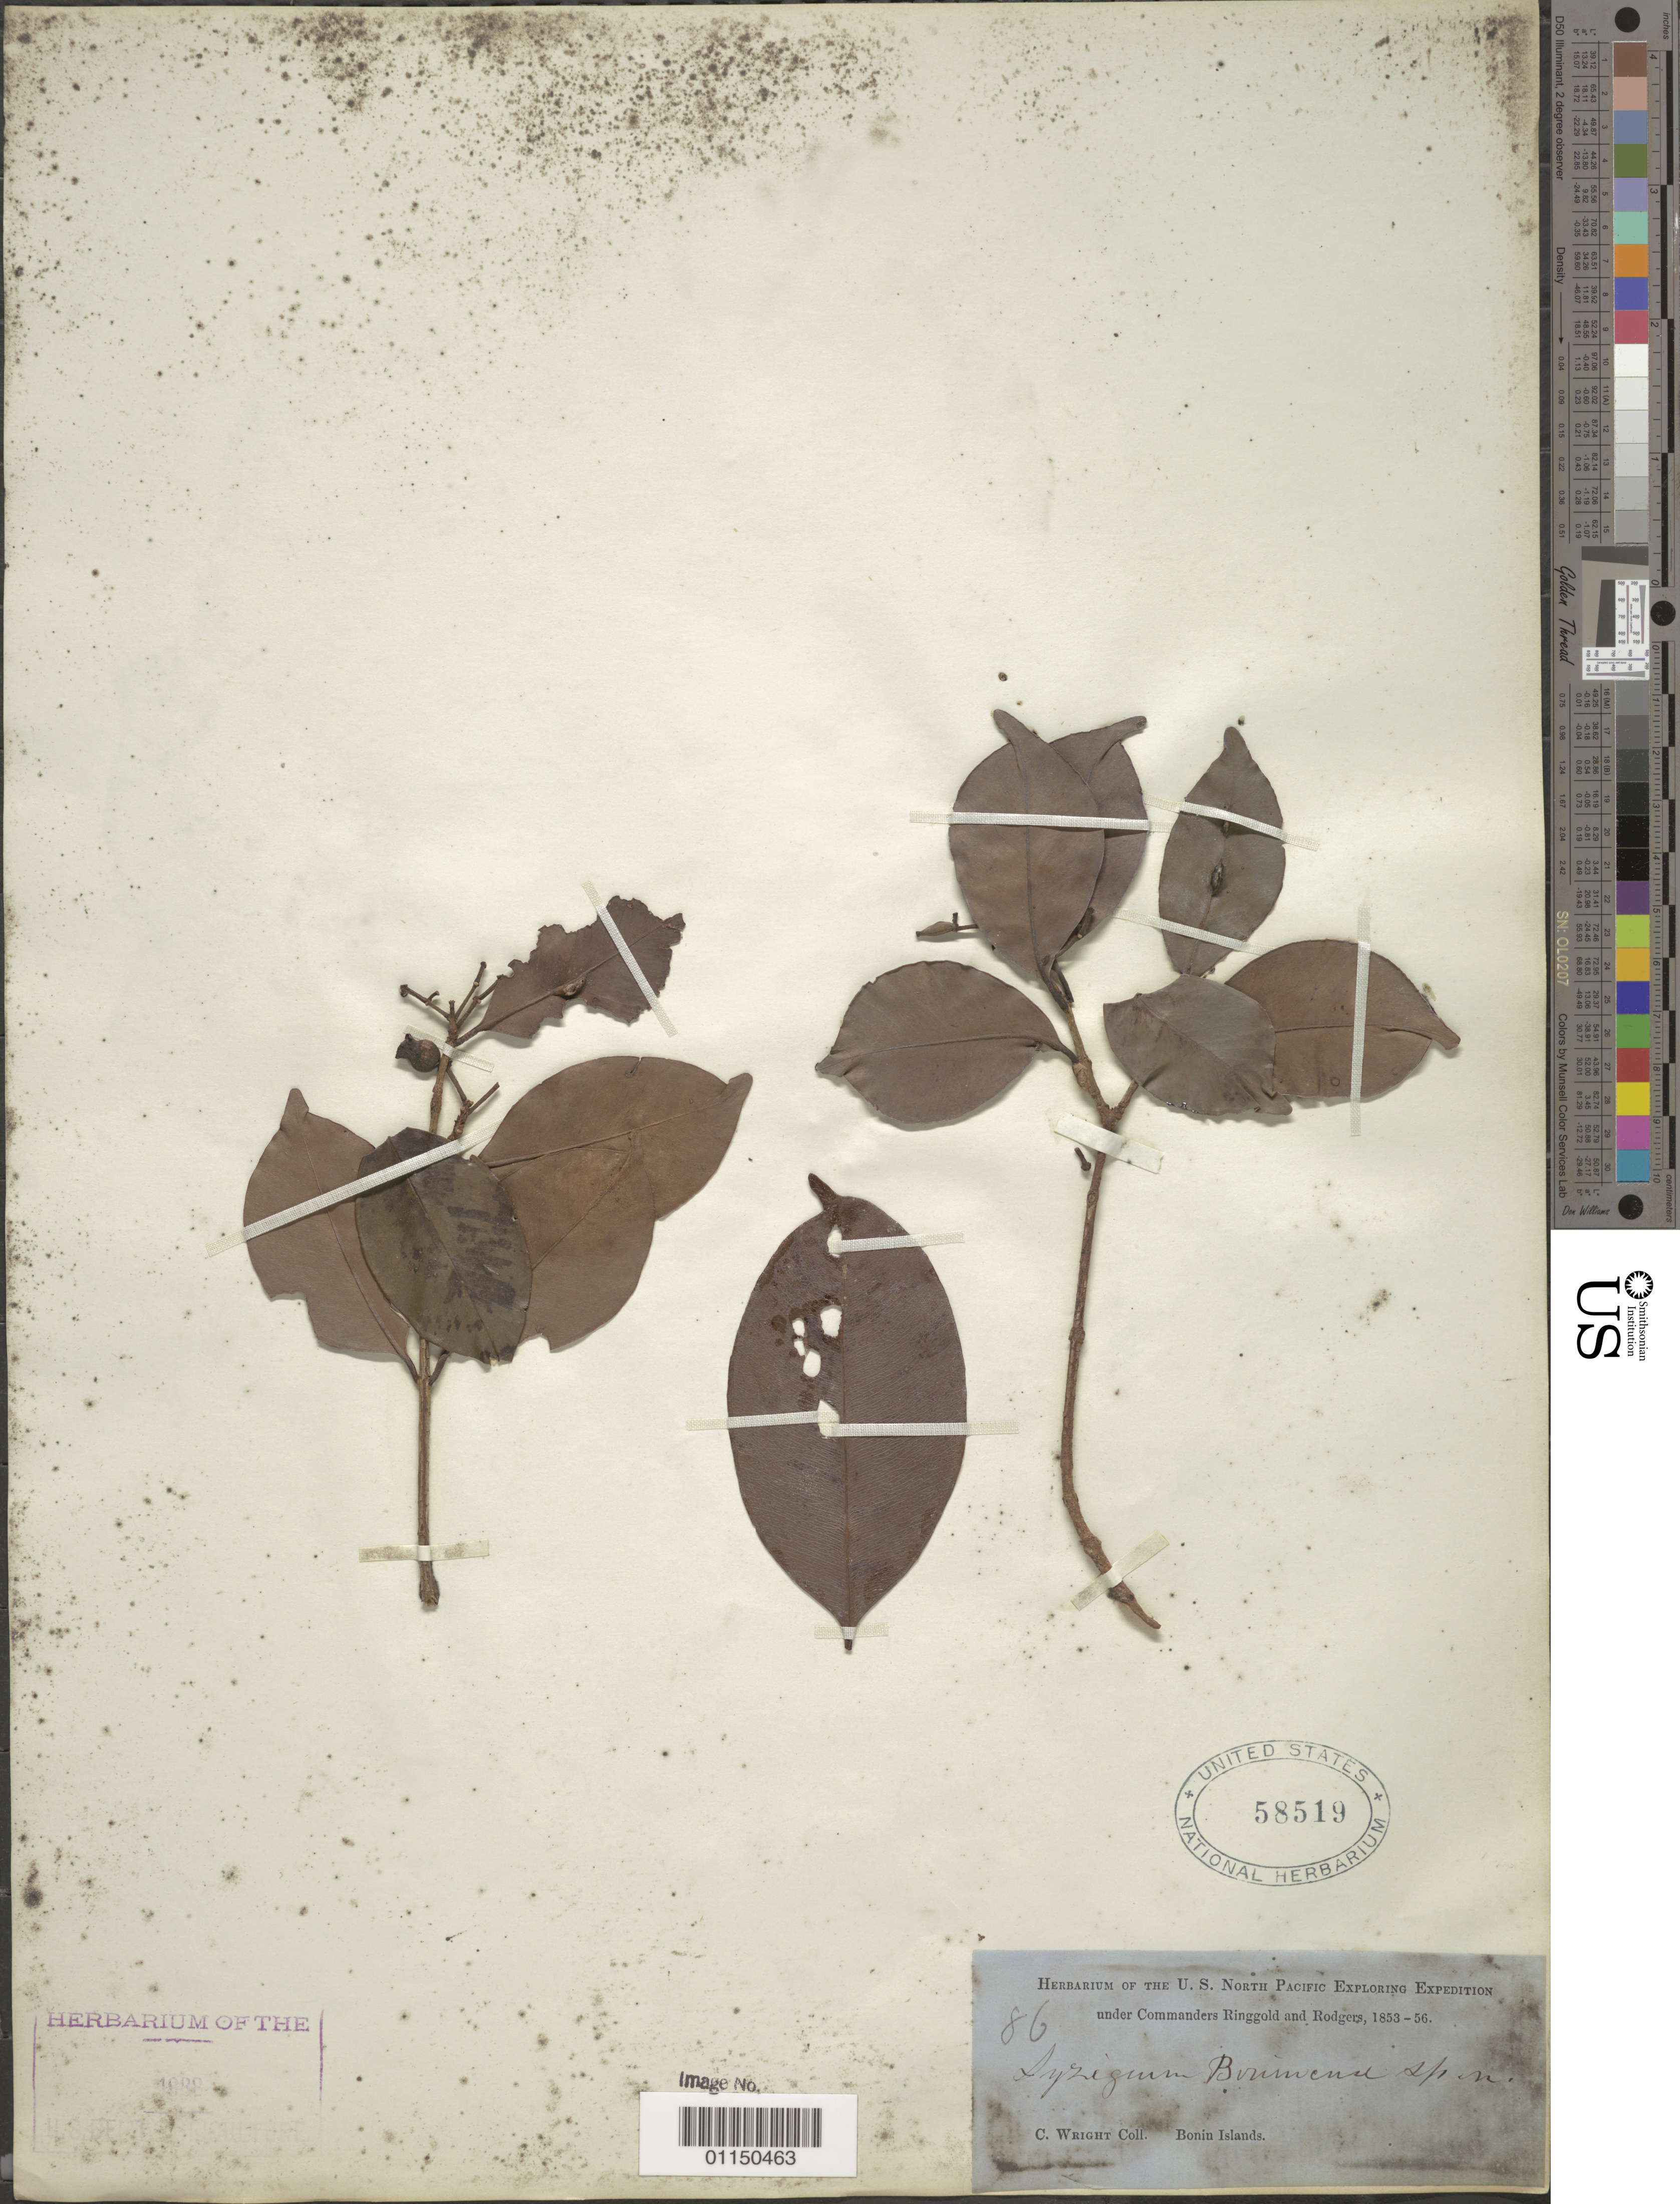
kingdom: Plantae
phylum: Tracheophyta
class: Magnoliopsida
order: Myrtales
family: Myrtaceae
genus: Syzygium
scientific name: Syzygium buxifolium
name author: Hook. & Arn.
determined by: Strong, Mark T., (BOT), Smithsonian Institution - National Museum of Natural History (UNITED STATES)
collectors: C. Wright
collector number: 86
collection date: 1853/1856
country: Japan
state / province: Tokyo, Federal City of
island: Bonin Islands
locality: Bonin Islands.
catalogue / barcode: US 58519